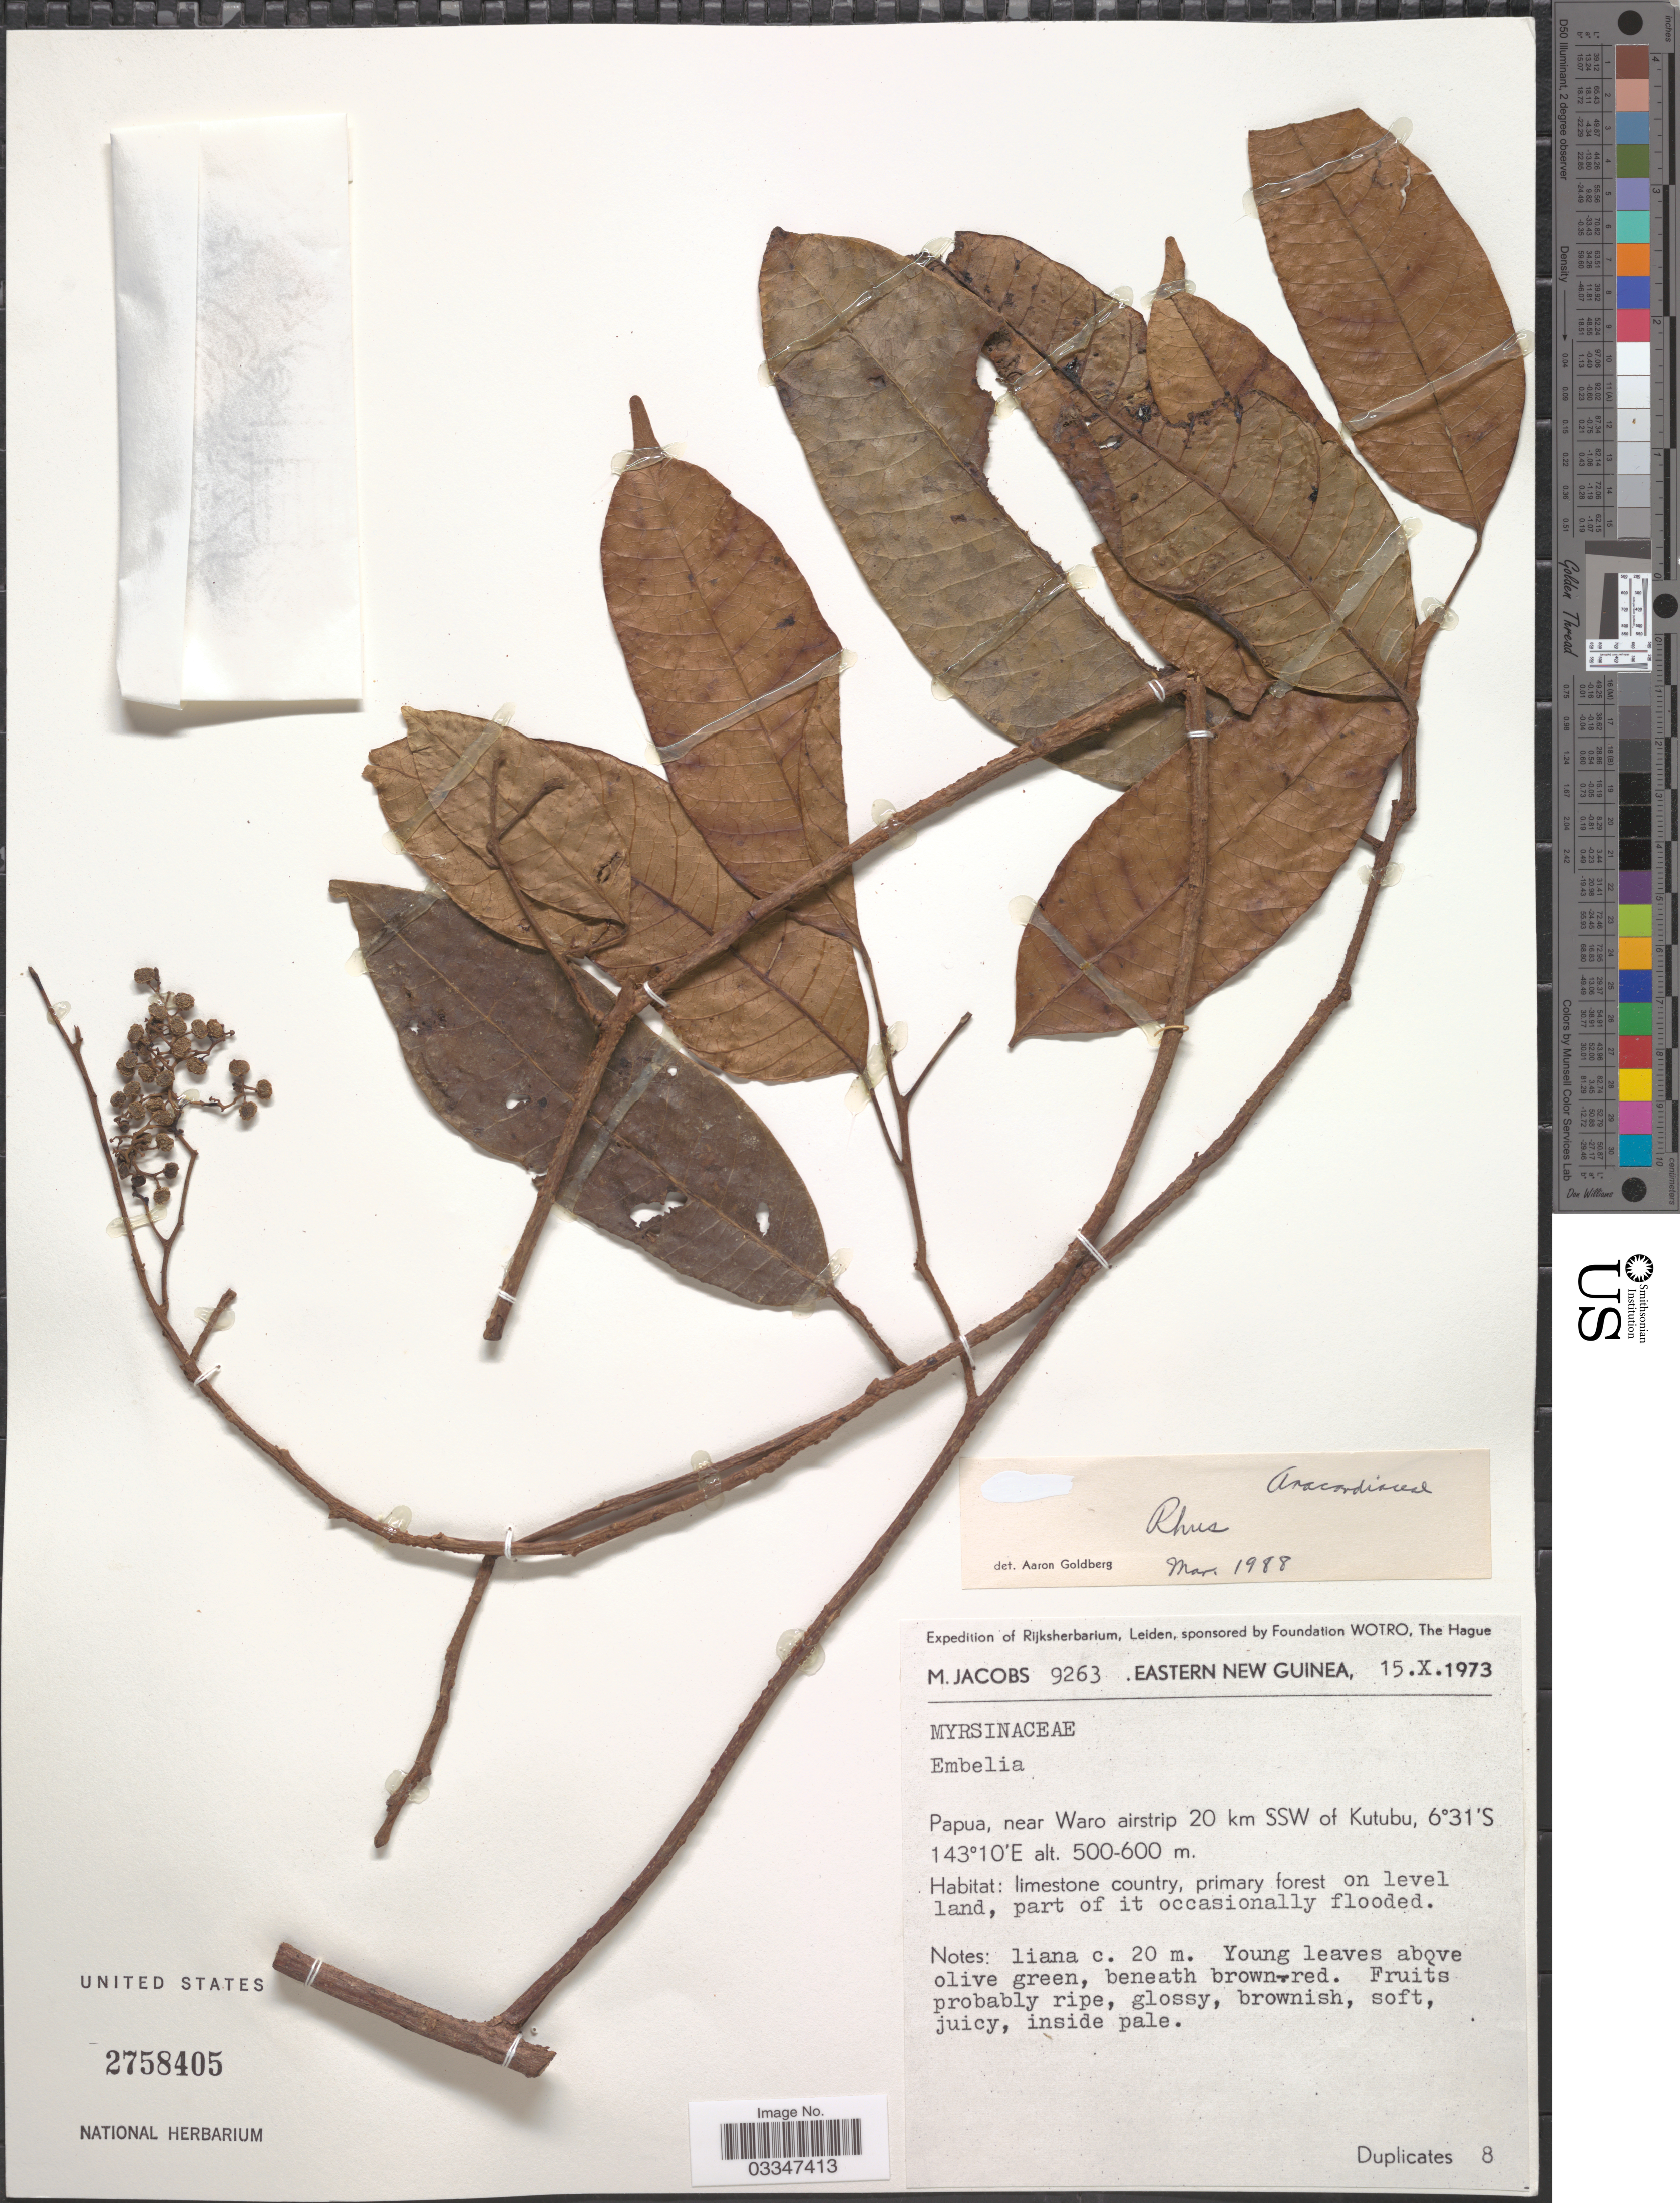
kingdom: Plantae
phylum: Tracheophyta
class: Magnoliopsida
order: Sapindales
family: Anacardiaceae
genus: Rhus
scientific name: Rhus sp.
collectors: M. Jacobs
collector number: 9263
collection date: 1973-10-15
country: Papua New Guinea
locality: Eastern New Guinea. Papua, near Waro airstrip 20 km SSW of Kutubu.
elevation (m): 500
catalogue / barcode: US 2758405